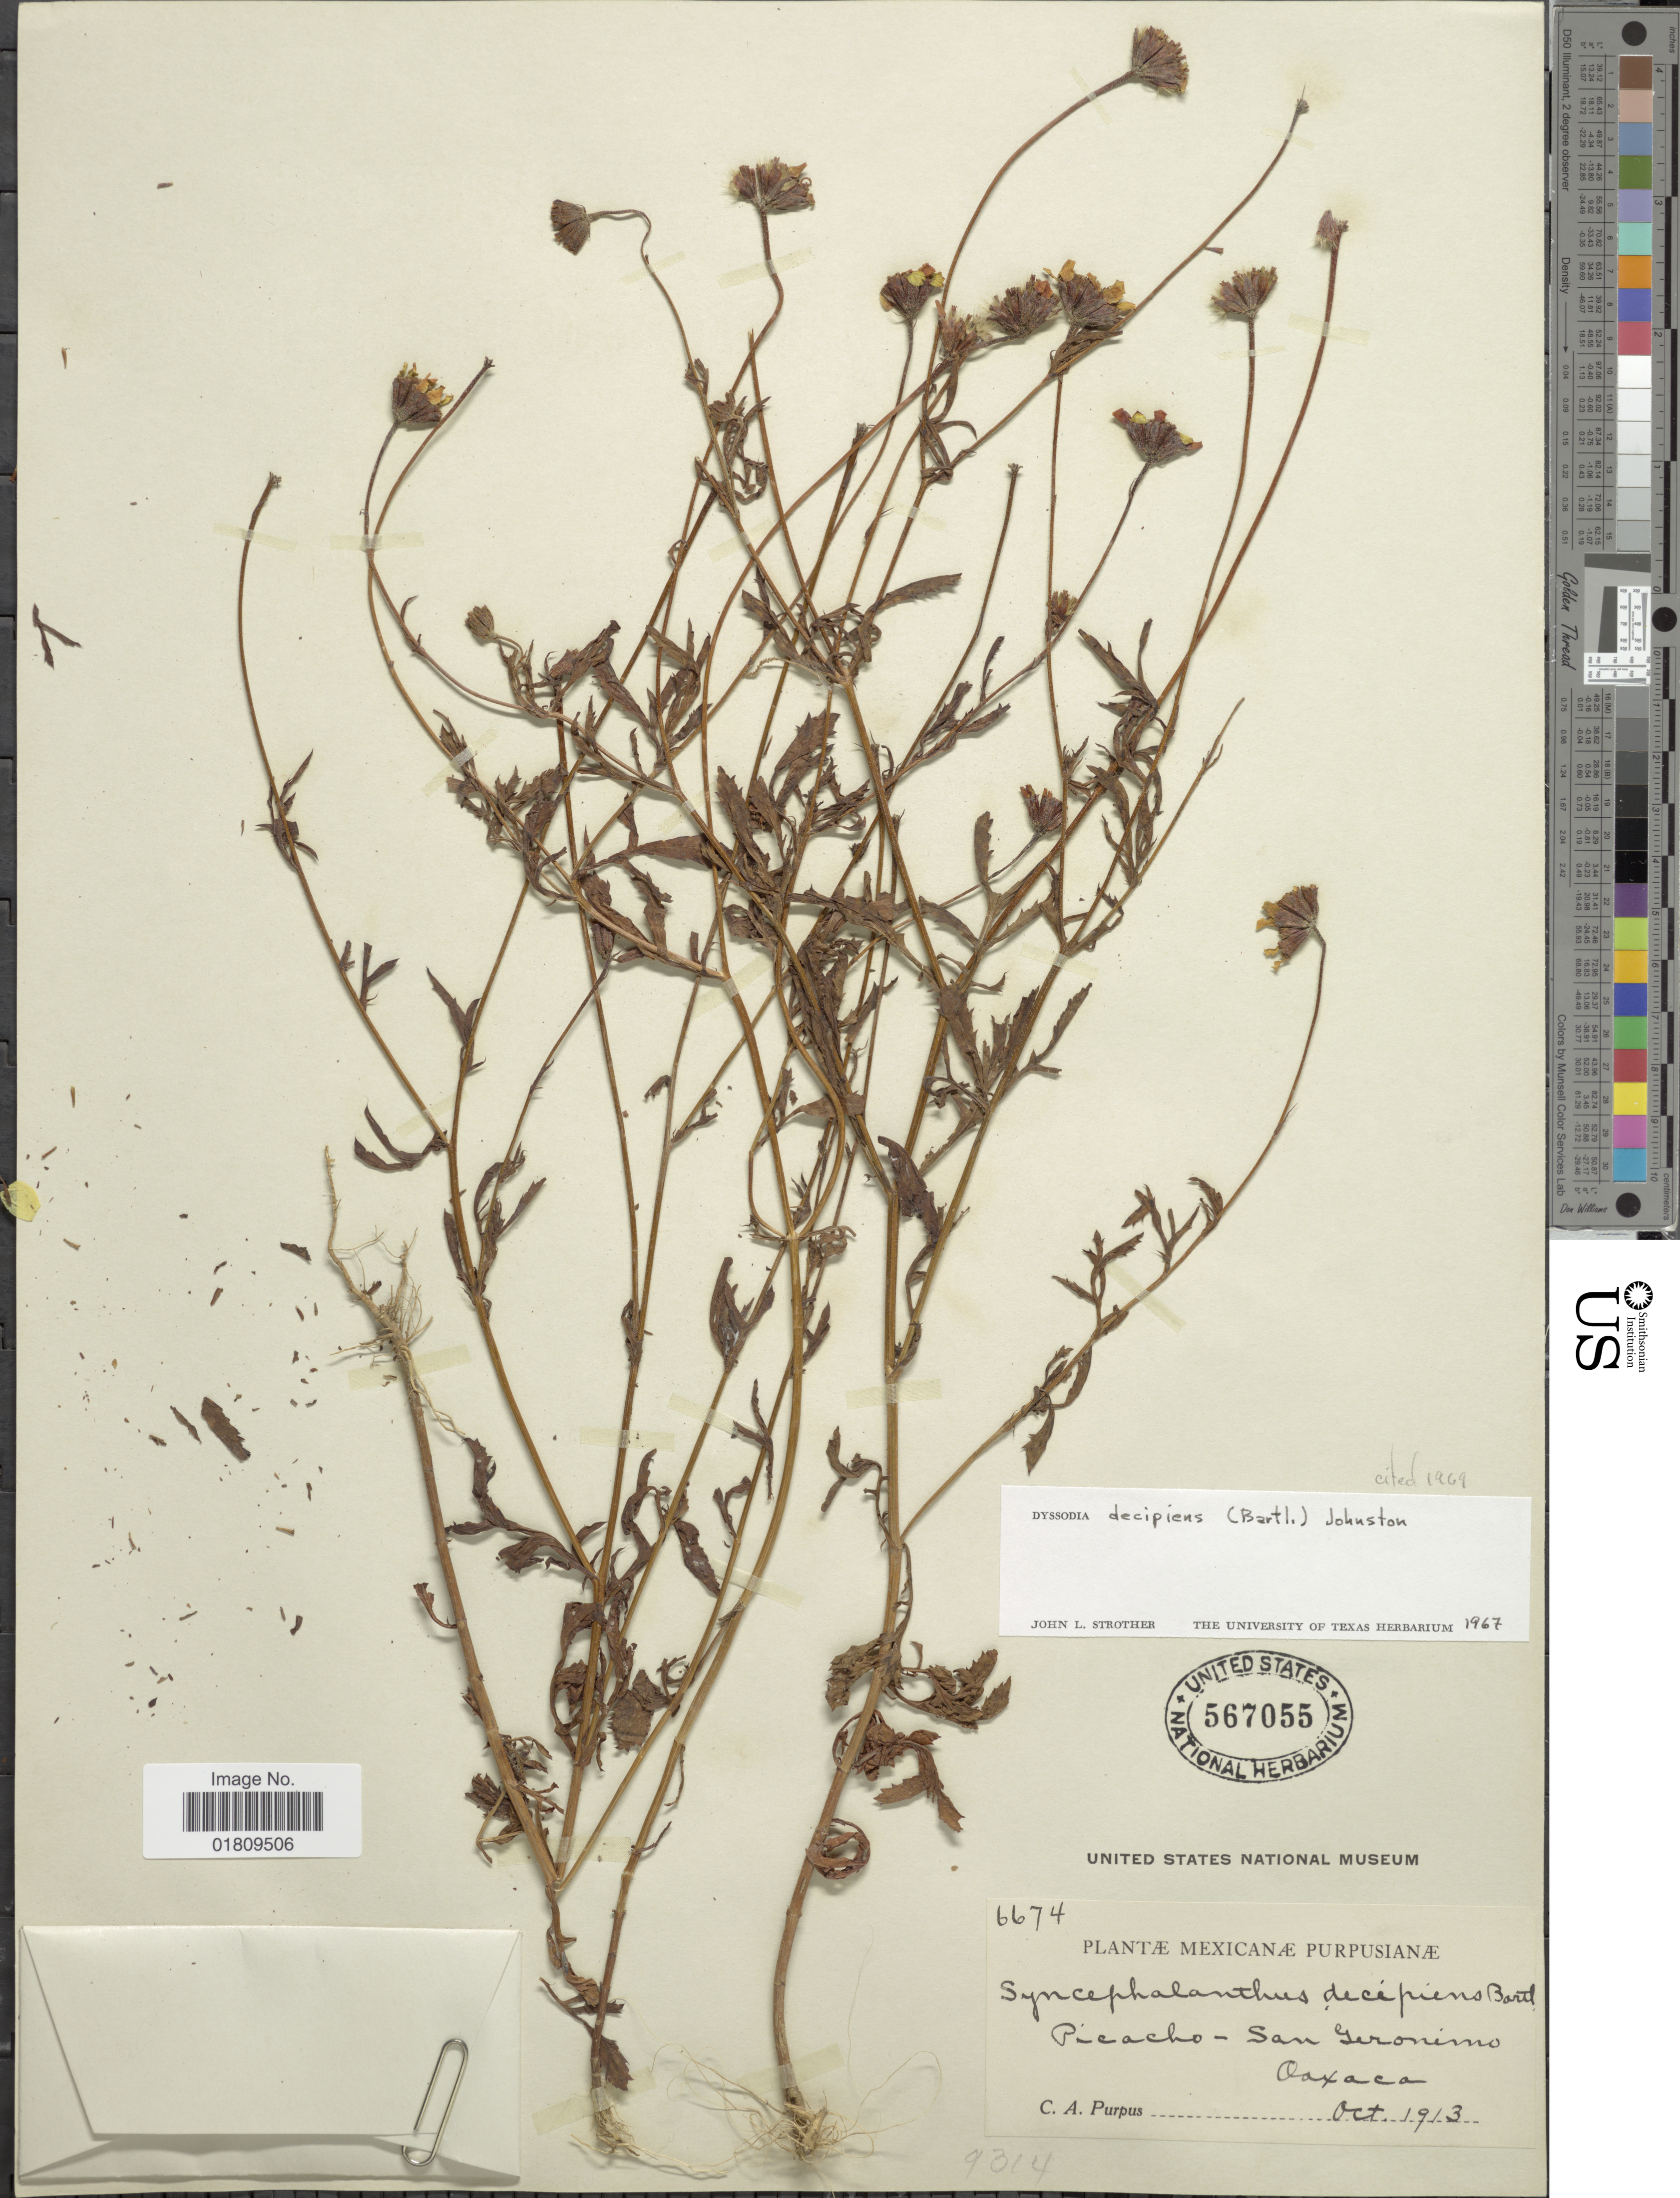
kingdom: Plantae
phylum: Tracheophyta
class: Magnoliopsida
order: Asterales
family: Asteraceae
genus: Dyssodia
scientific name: Dyssodia decipiens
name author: (Bartl.) M.C. Johnst. ex M.C. Johnst. & B.L. Turner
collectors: C. A. Purpus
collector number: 6674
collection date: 1913-10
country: Mexico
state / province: Oaxaca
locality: Mexicanae Purpusianae, Picacho-San Geronimo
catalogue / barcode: US 567055